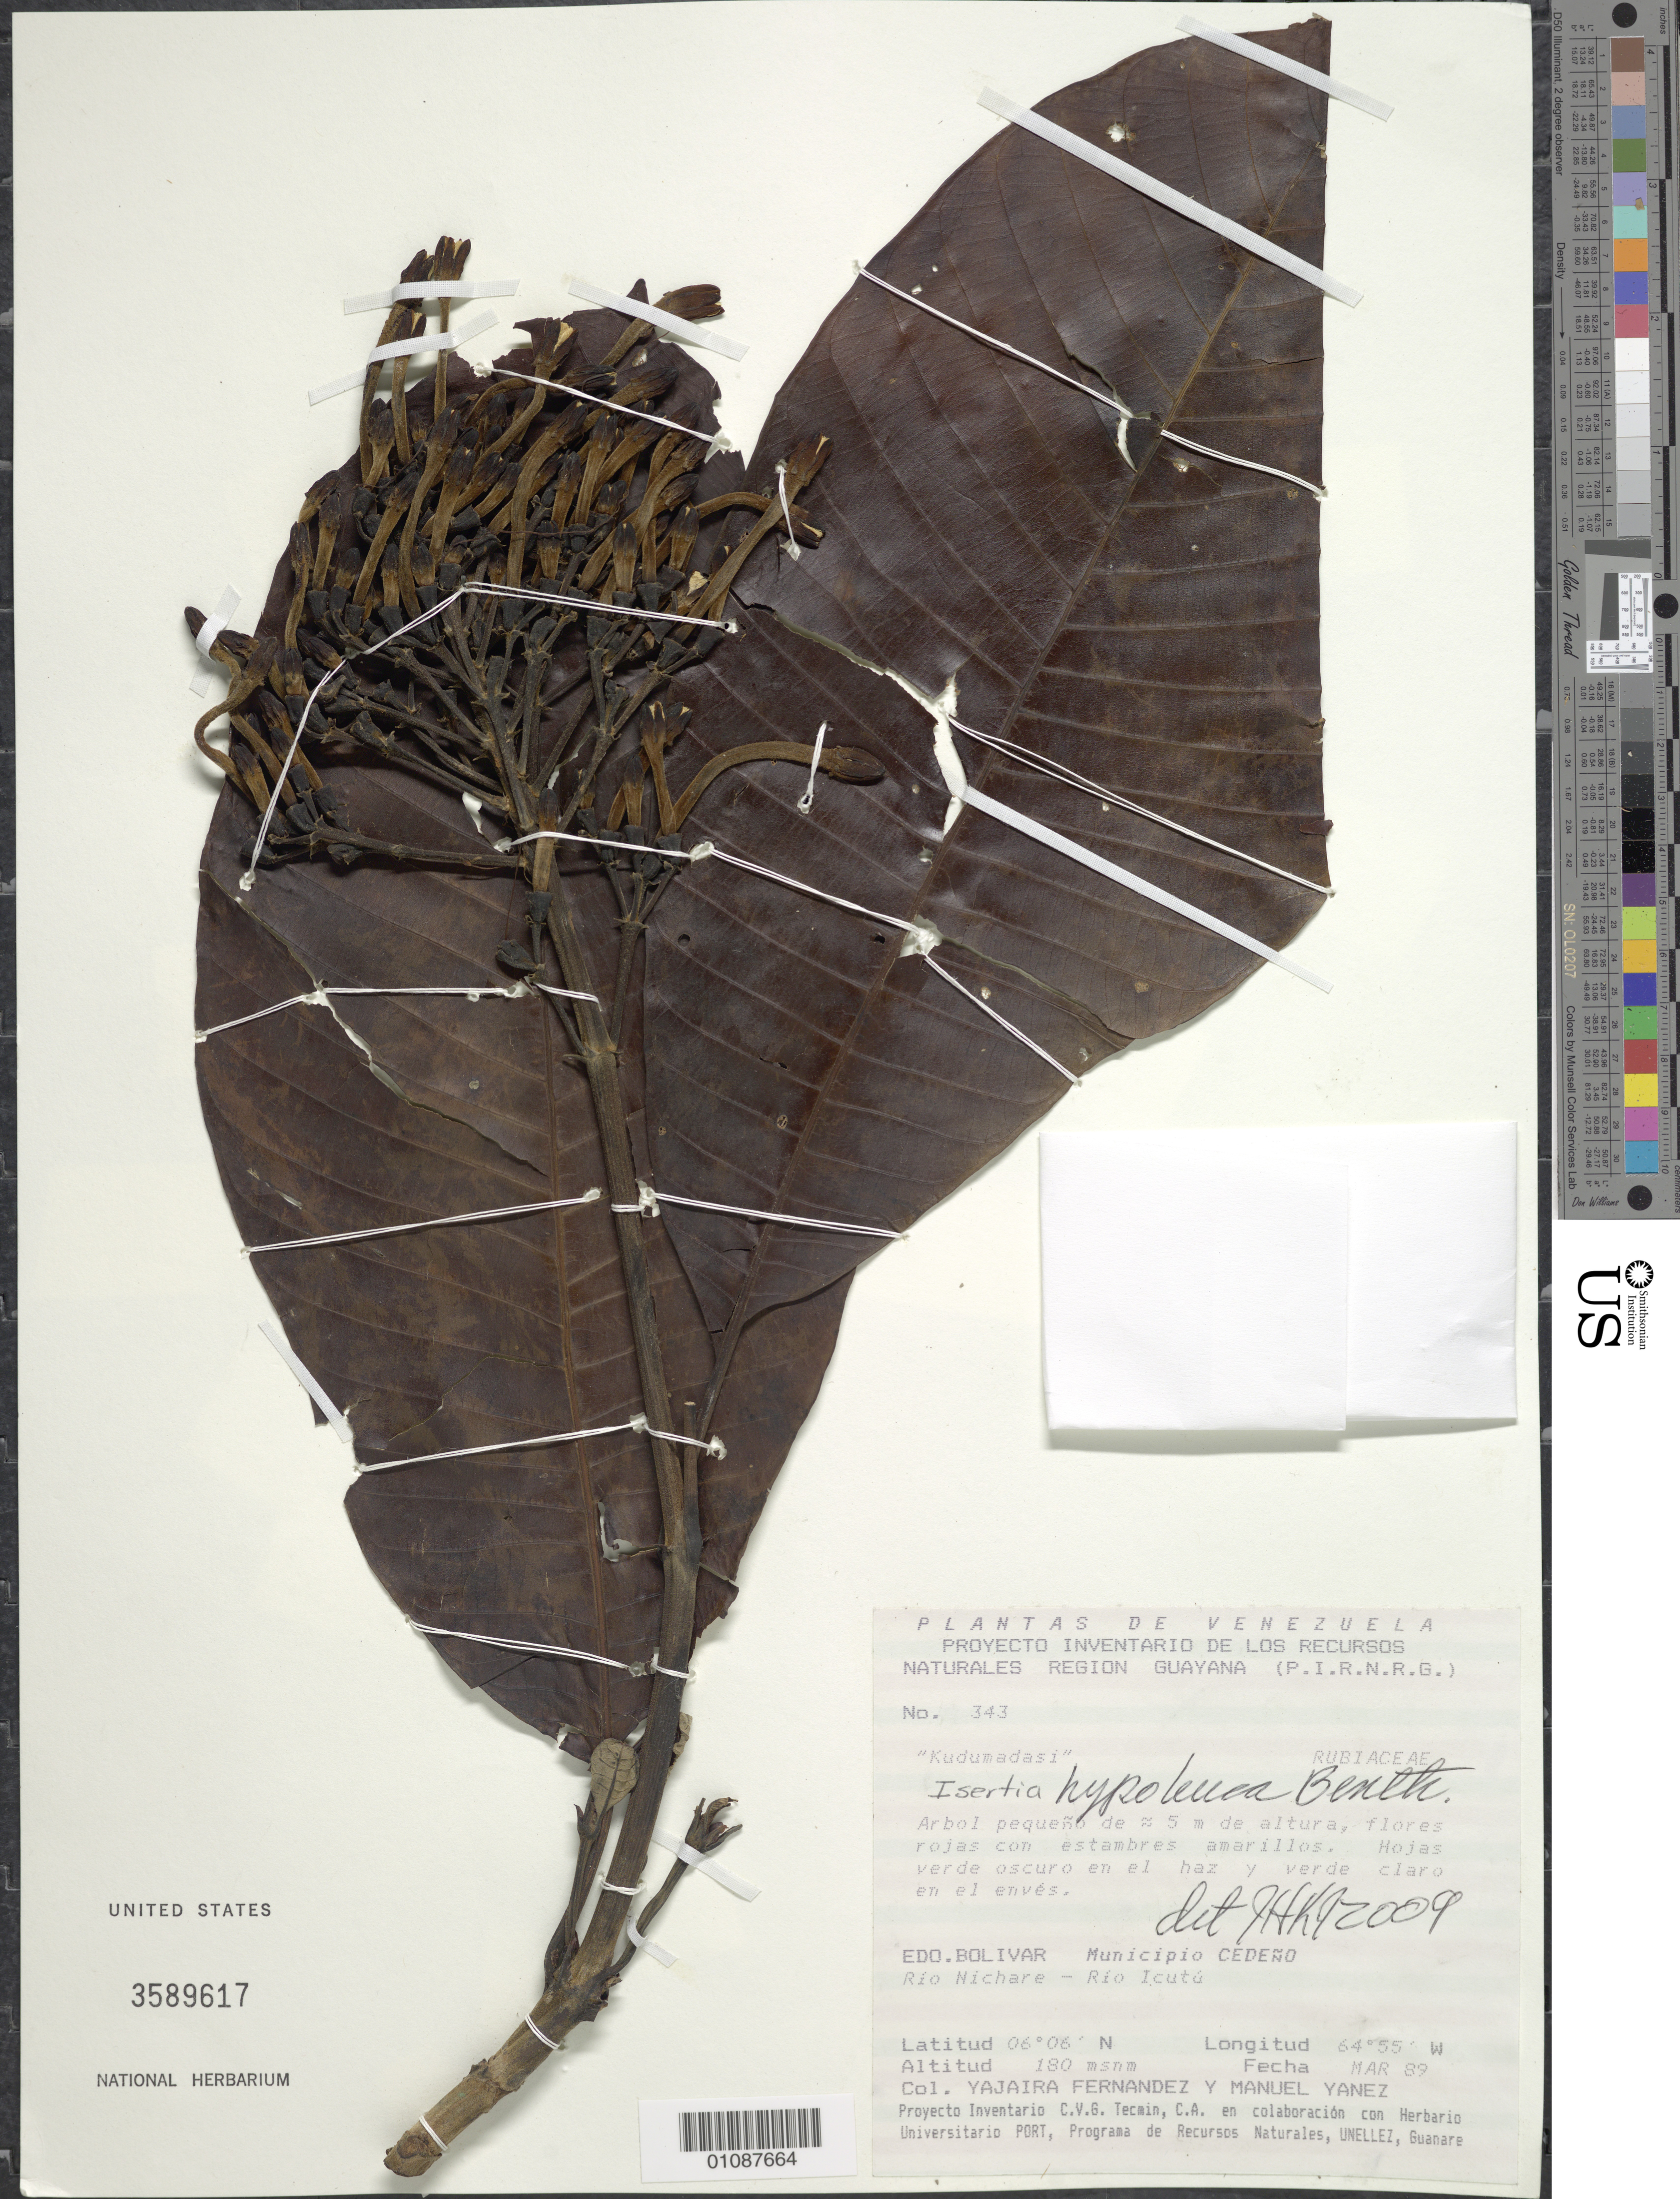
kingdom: Plantae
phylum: Tracheophyta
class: Magnoliopsida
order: Gentianales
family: Rubiaceae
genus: Isertia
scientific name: Isertia hypoleuca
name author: Benth.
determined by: Kirkbride, J. H.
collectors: Y. Fernandez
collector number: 343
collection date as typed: Mar-89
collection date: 1989-03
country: Venezuela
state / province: Bolívar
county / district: Cedeño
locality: Río Nichare - Río Icutú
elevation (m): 180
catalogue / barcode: US 3589617